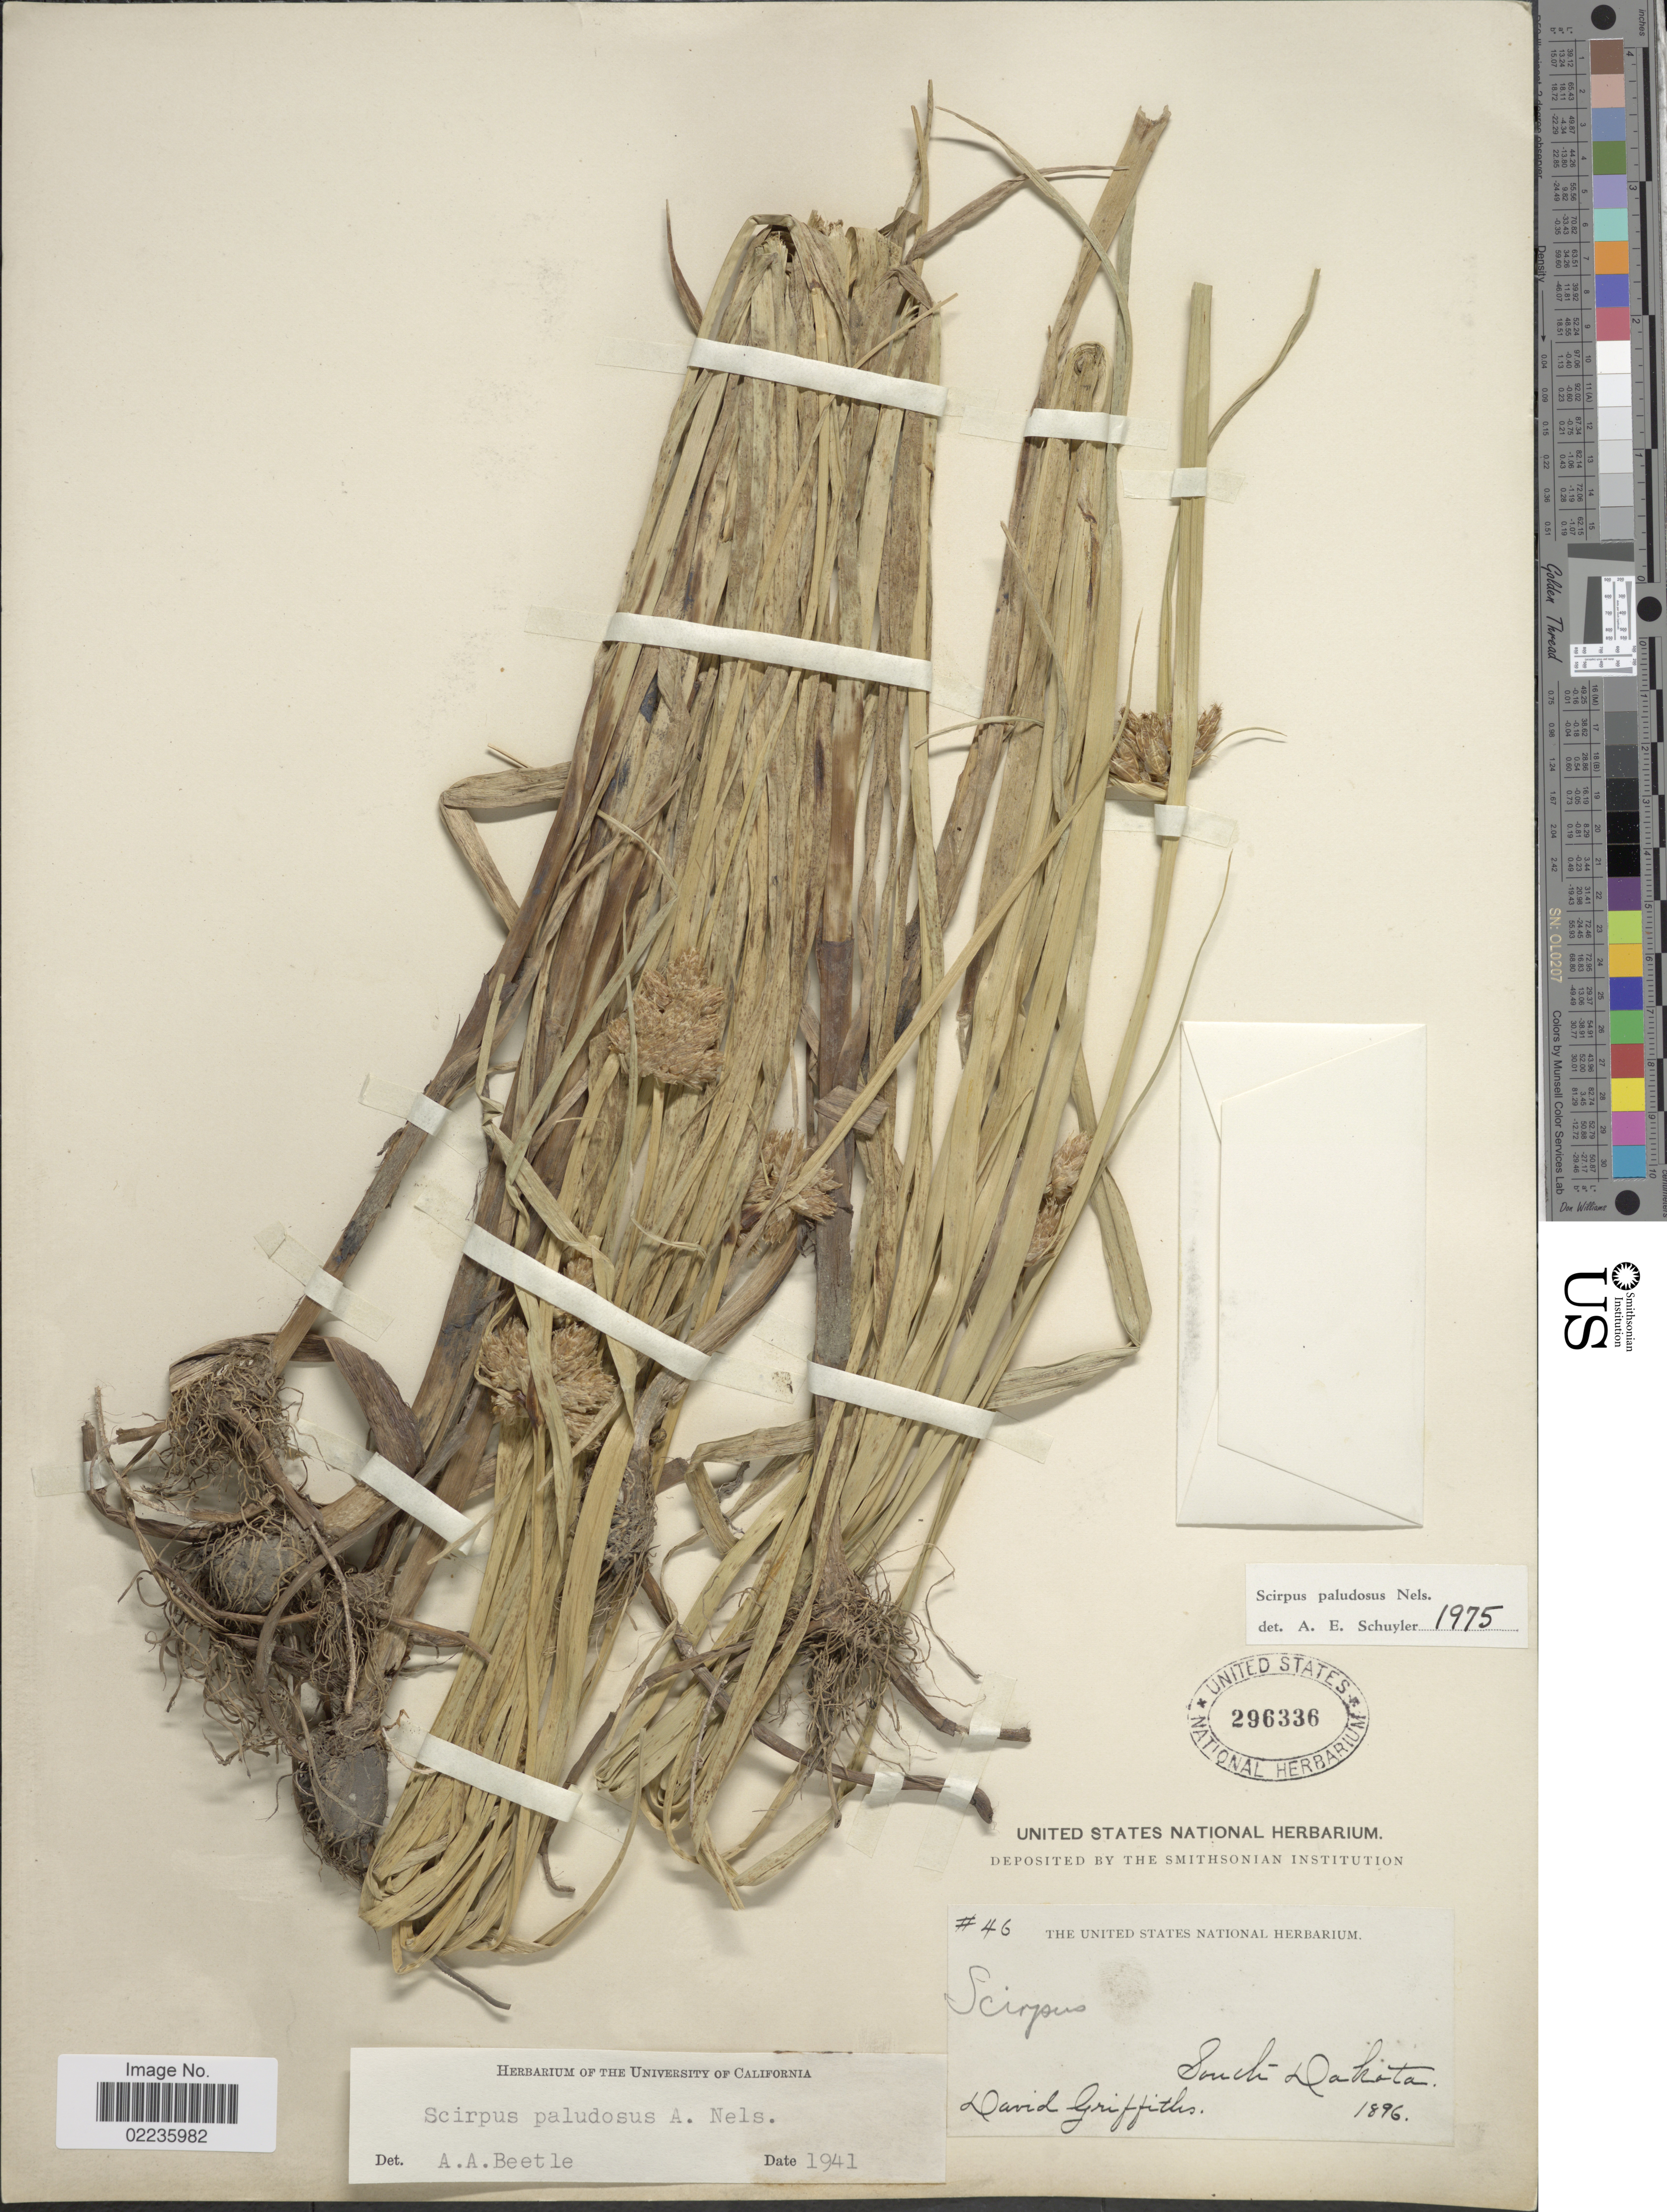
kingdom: Plantae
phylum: Tracheophyta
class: Liliopsida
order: Poales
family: Cyperaceae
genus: Bolboschoenus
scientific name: Bolboschoenus maritimus subsp. paludosus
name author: (A. Nelson) T. Koyama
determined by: Strong, M. T., (US), Smithsonian Institution - National Museum of Natural History (UNITED STATES)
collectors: D. Griffiths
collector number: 46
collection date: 1896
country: United States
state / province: South Dakota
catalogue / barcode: US 296336